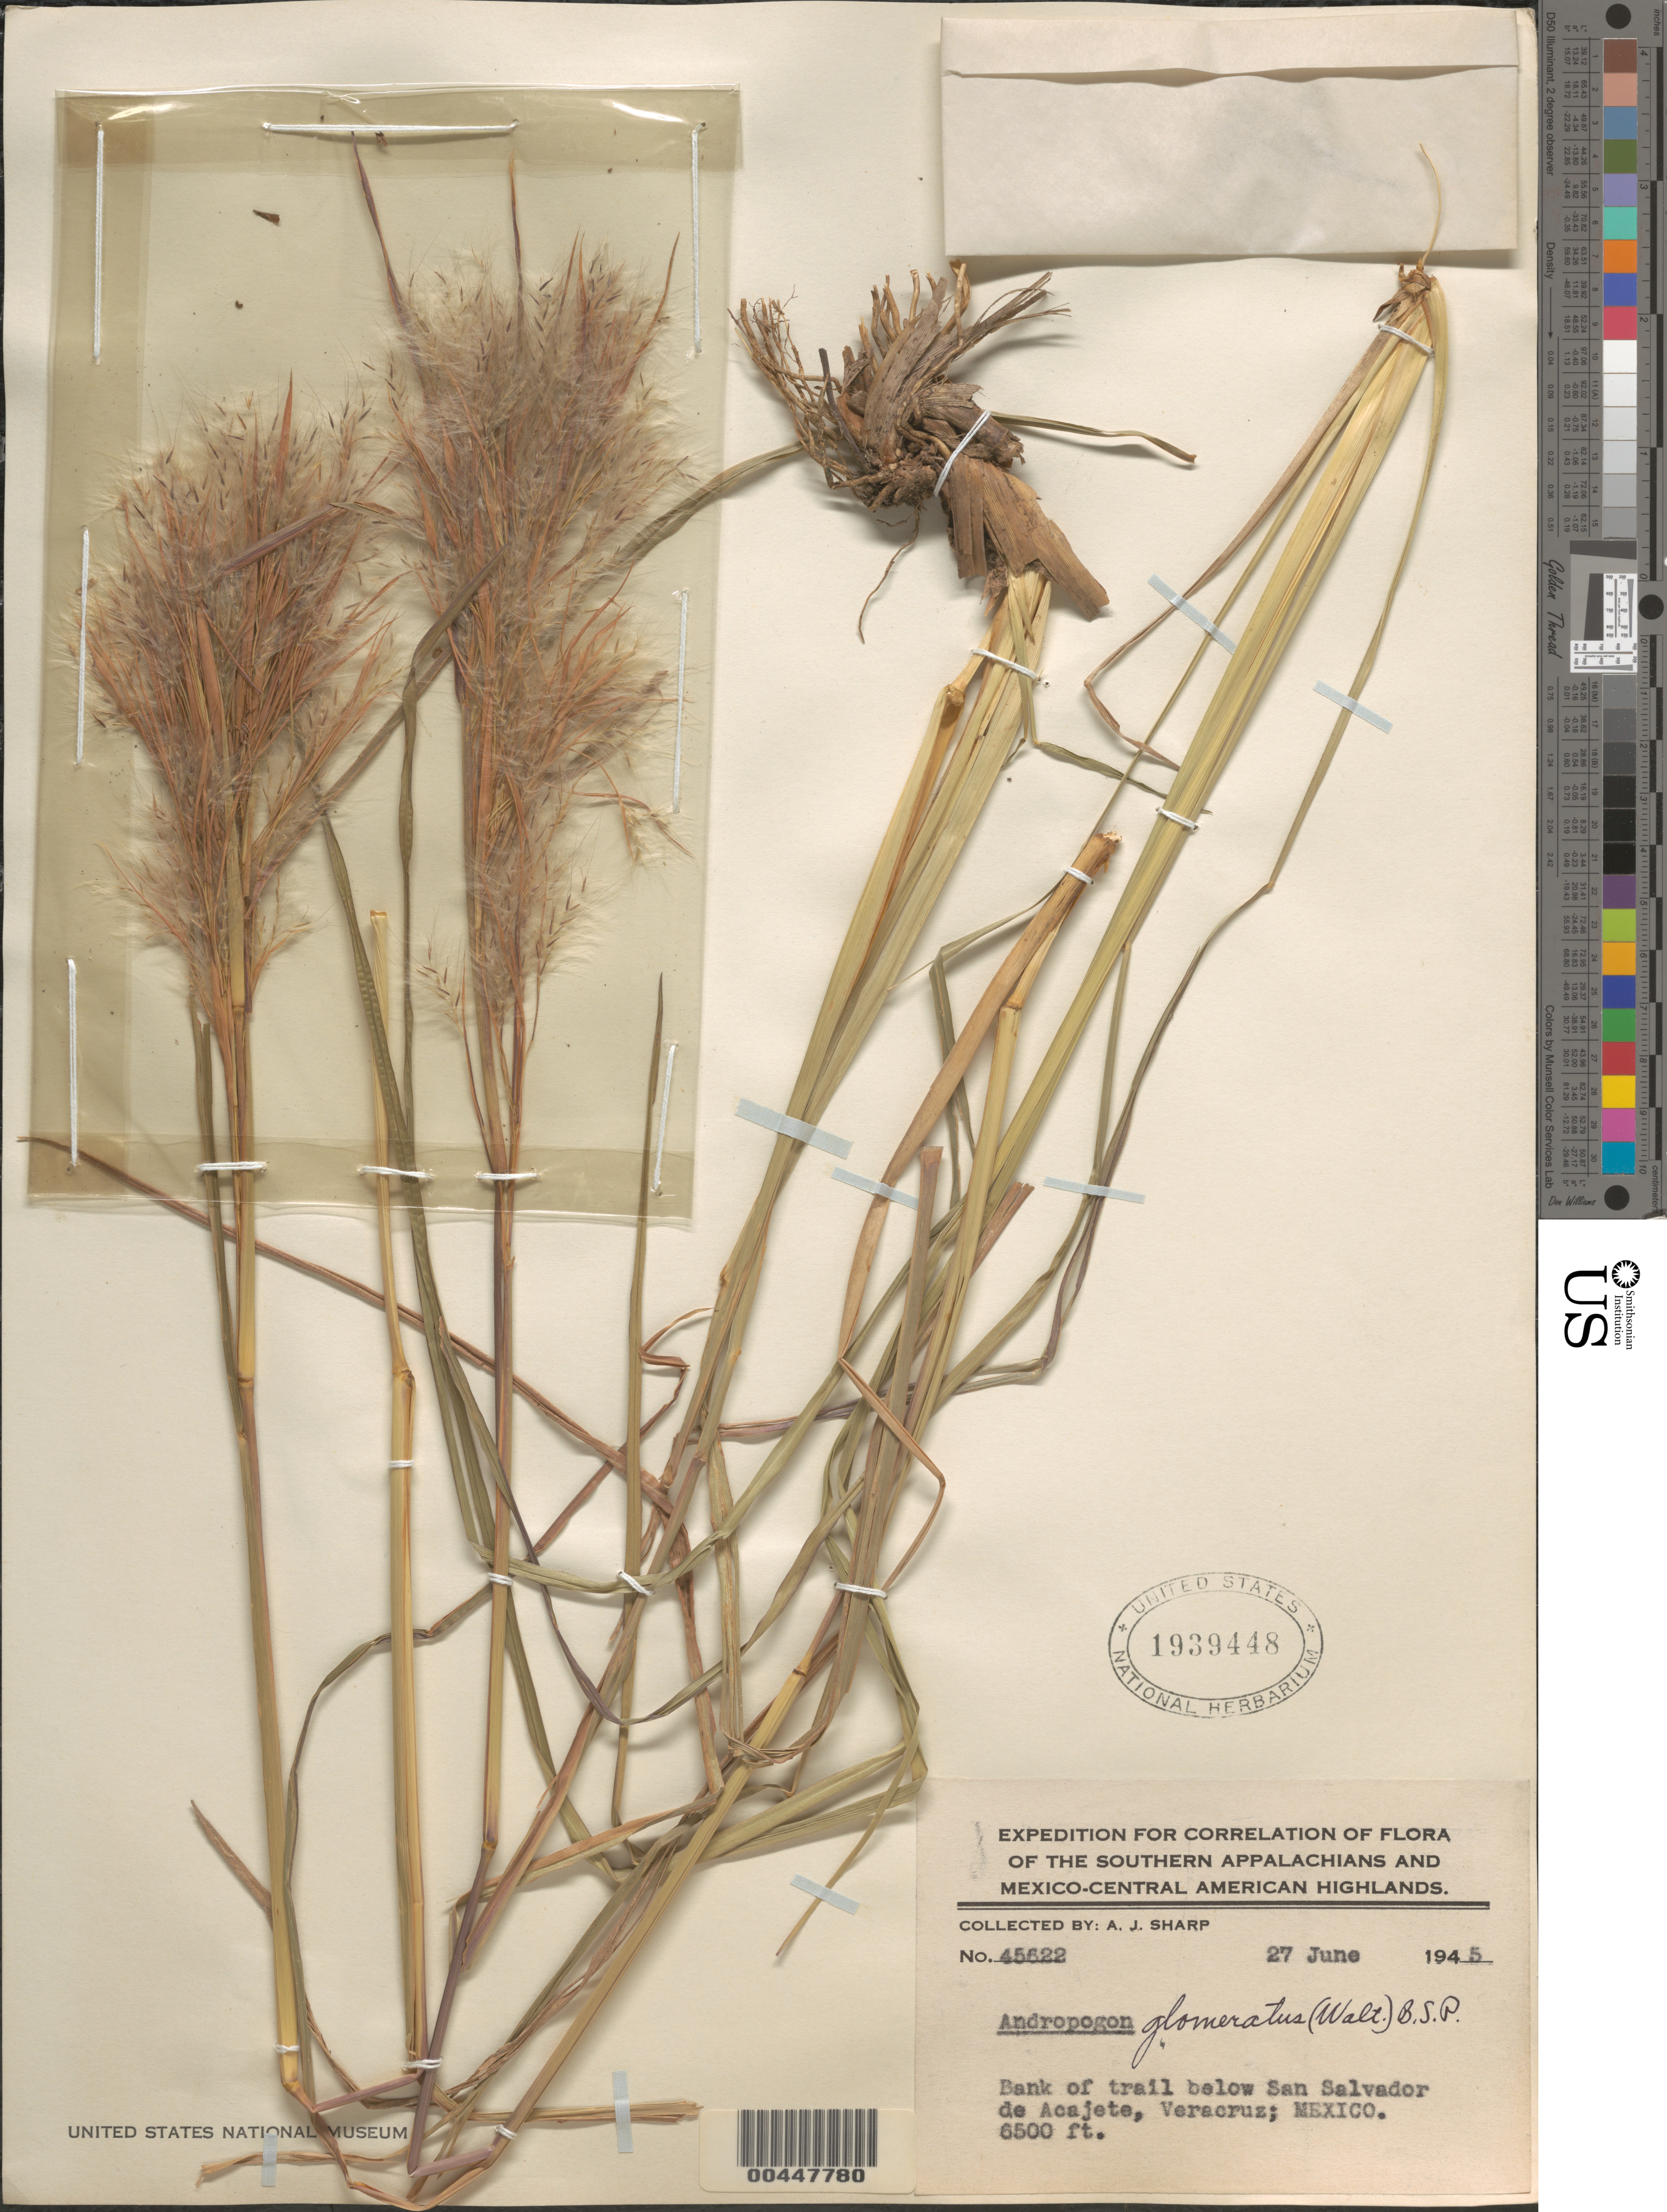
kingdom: Plantae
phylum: Tracheophyta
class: Liliopsida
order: Poales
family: Poaceae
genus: Andropogon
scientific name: Andropogon glomeratus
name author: (Walter) Britton, Stearns & Poggenb.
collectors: A. J. Sharp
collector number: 45622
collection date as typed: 27 Jun 1945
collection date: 1945-06-27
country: Mexico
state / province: Veracruz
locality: Bank of trail below San Salvador de Acajete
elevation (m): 1981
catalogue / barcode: US 1939448